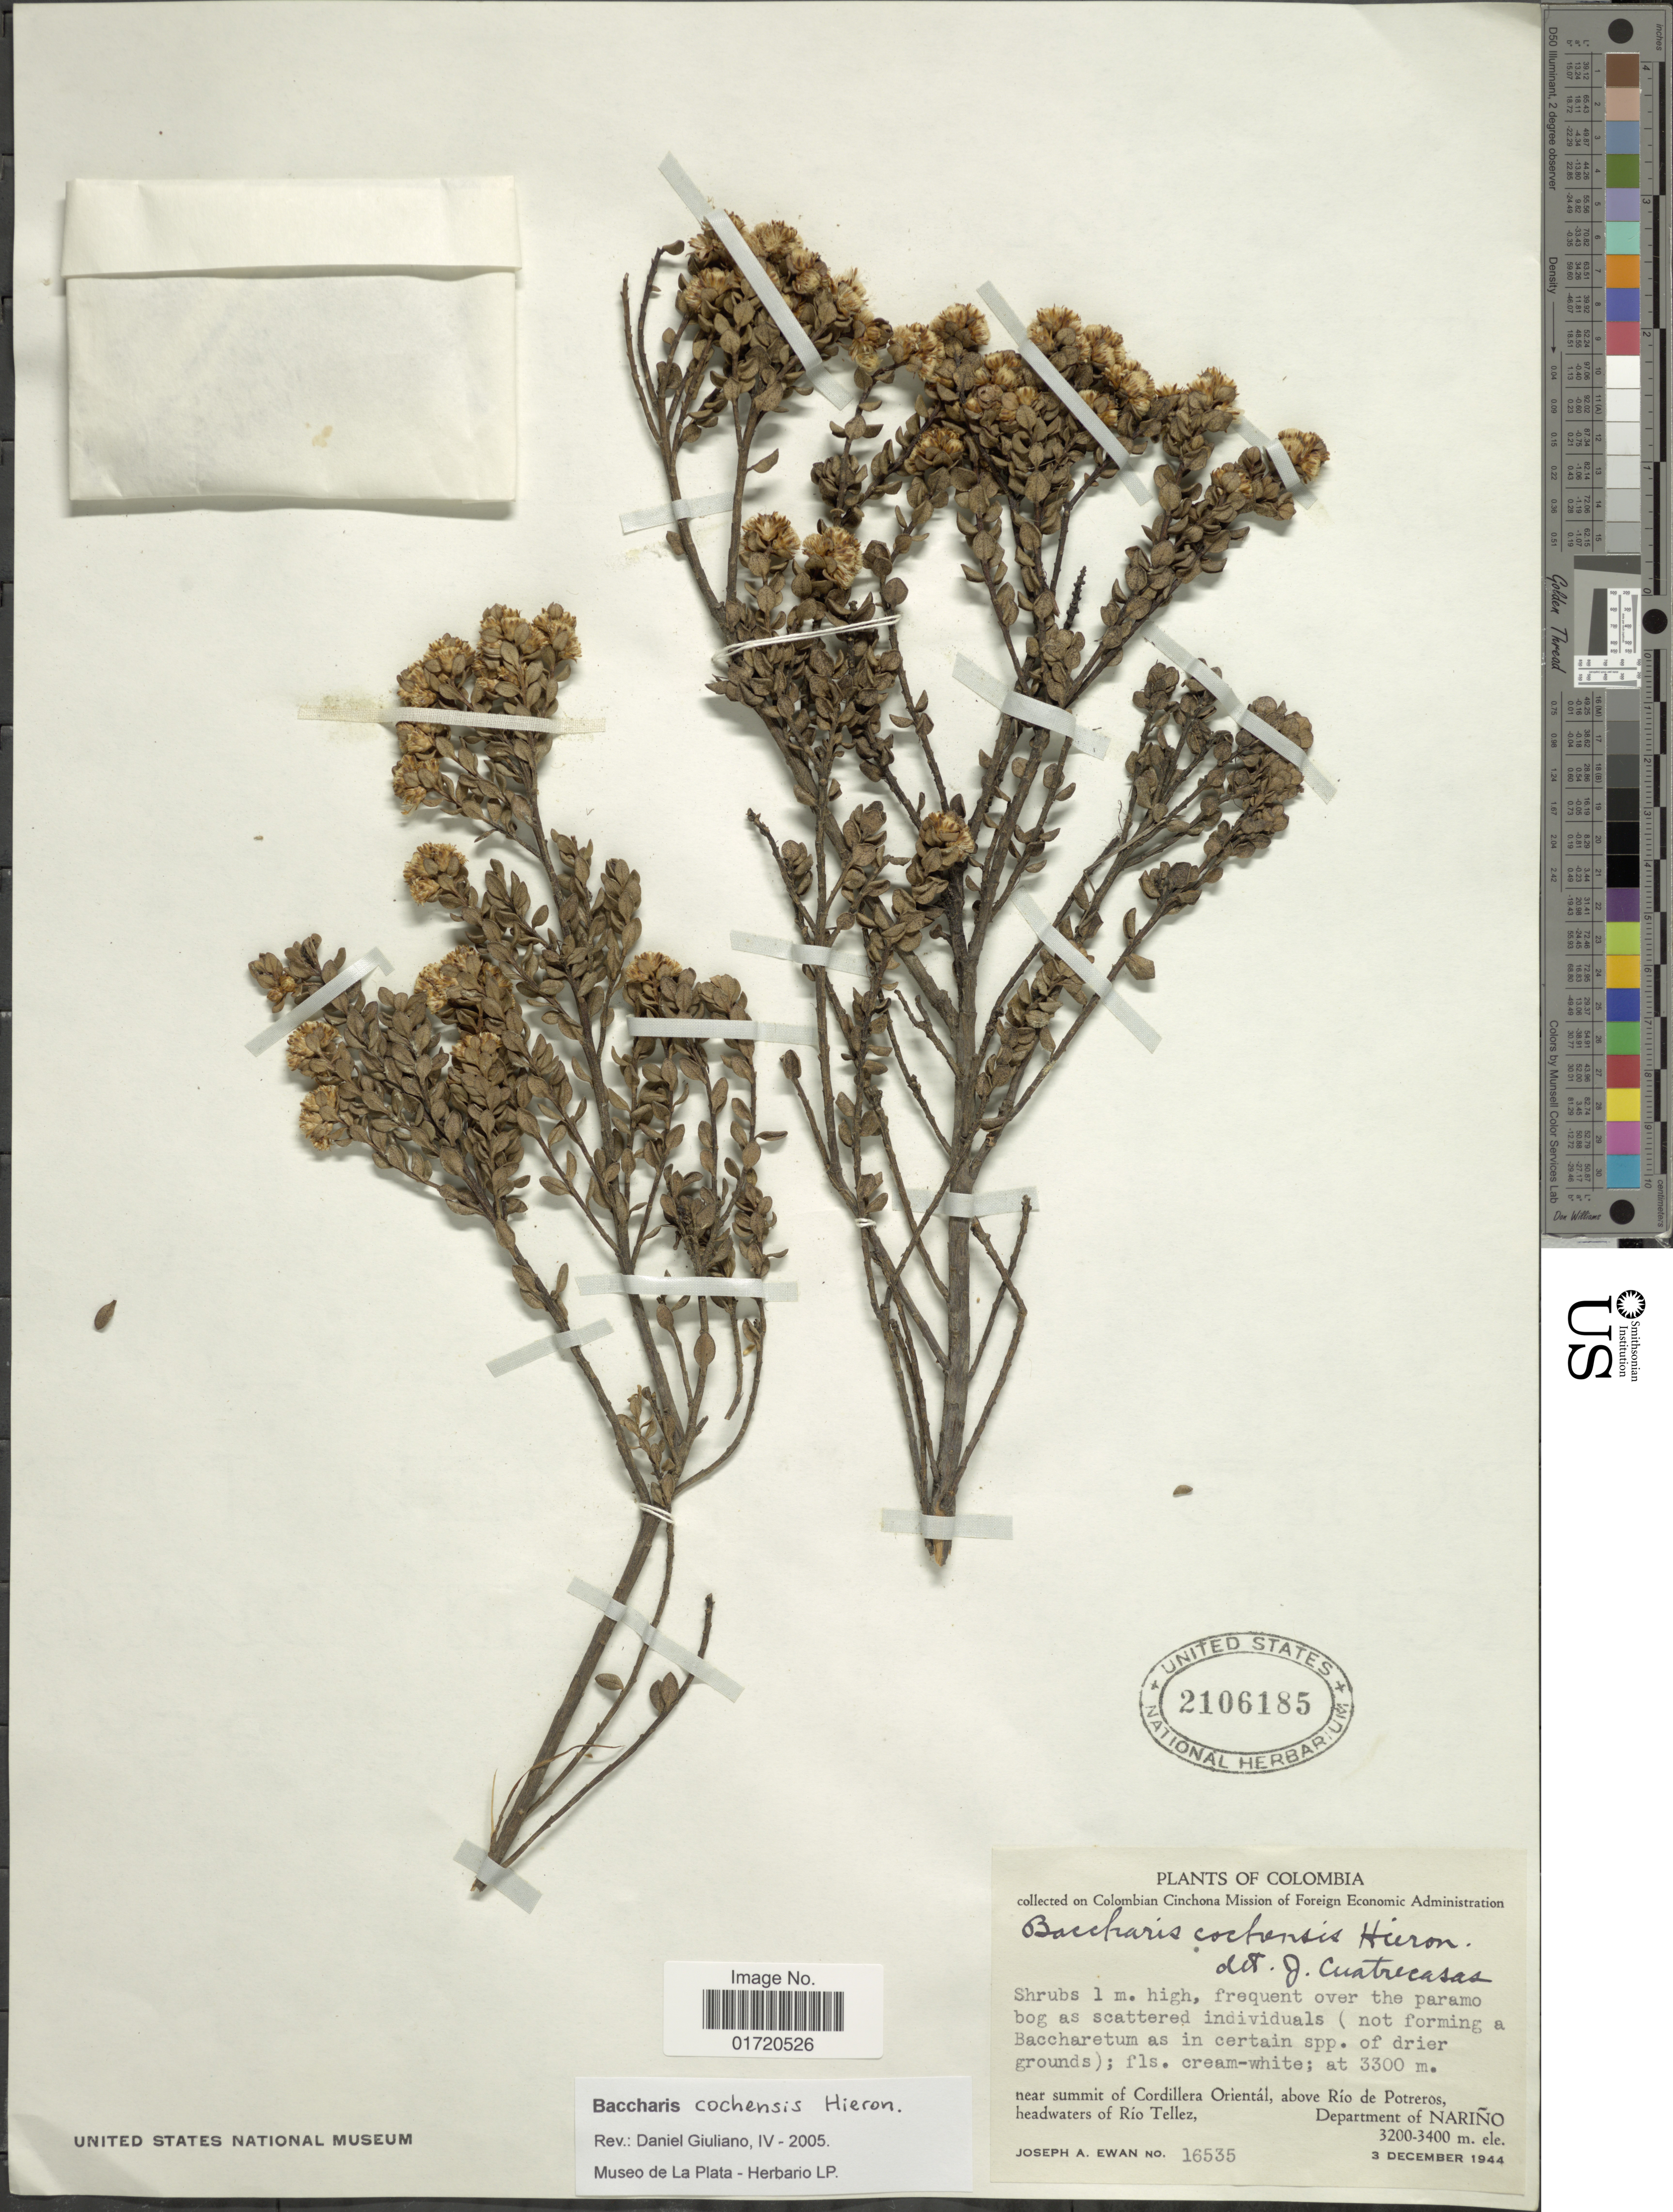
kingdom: Plantae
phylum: Tracheophyta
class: Magnoliopsida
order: Asterales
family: Asteraceae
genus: Baccharis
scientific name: Baccharis cochensis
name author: Hieron.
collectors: J. A. Ewan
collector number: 16535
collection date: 1944-12-03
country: Colombia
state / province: Nariño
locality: Near summit of Cordillera Oriental, above Rio de Potreros, headwaters of Rio Tellez.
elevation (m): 3300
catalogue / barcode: US 2106185